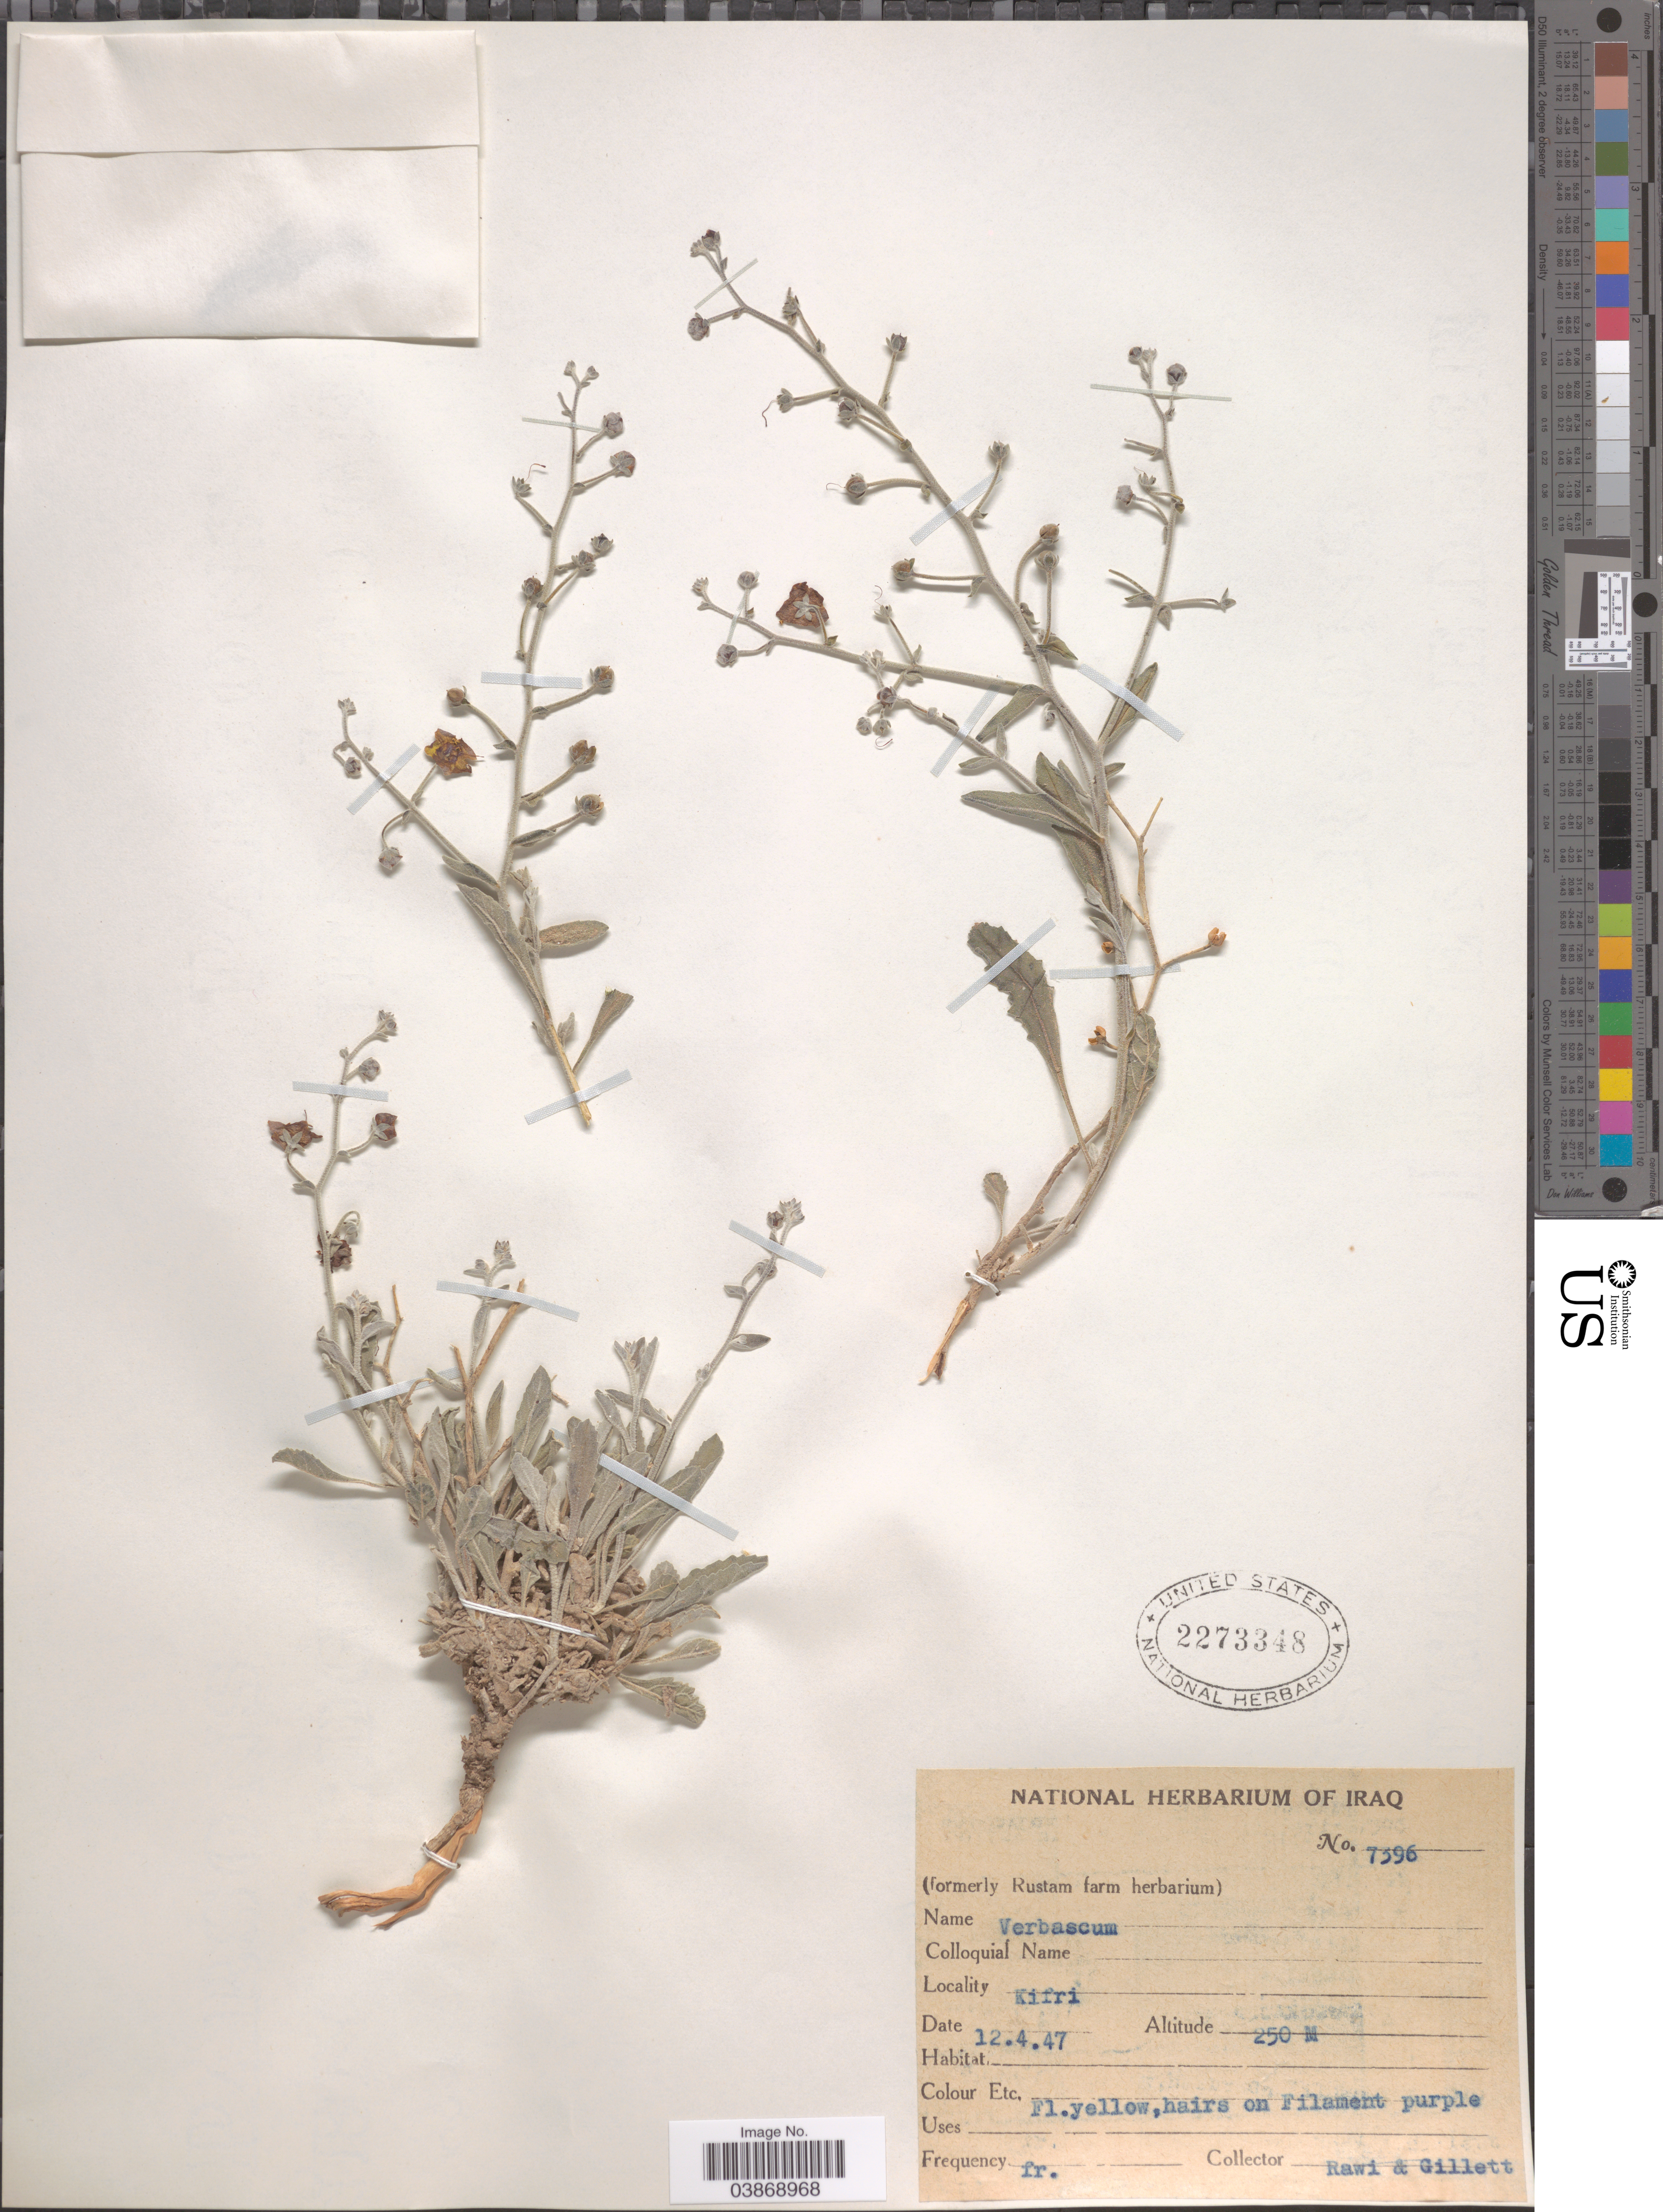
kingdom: Plantae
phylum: Tracheophyta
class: Magnoliopsida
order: Lamiales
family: Scrophulariaceae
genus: Verbascum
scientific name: Verbascum sp.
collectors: -. Rawi & Gillett, --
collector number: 7396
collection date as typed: Transcribed d/m/y: 12/4/47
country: Iraq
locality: Kifri.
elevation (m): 250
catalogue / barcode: US 2273348